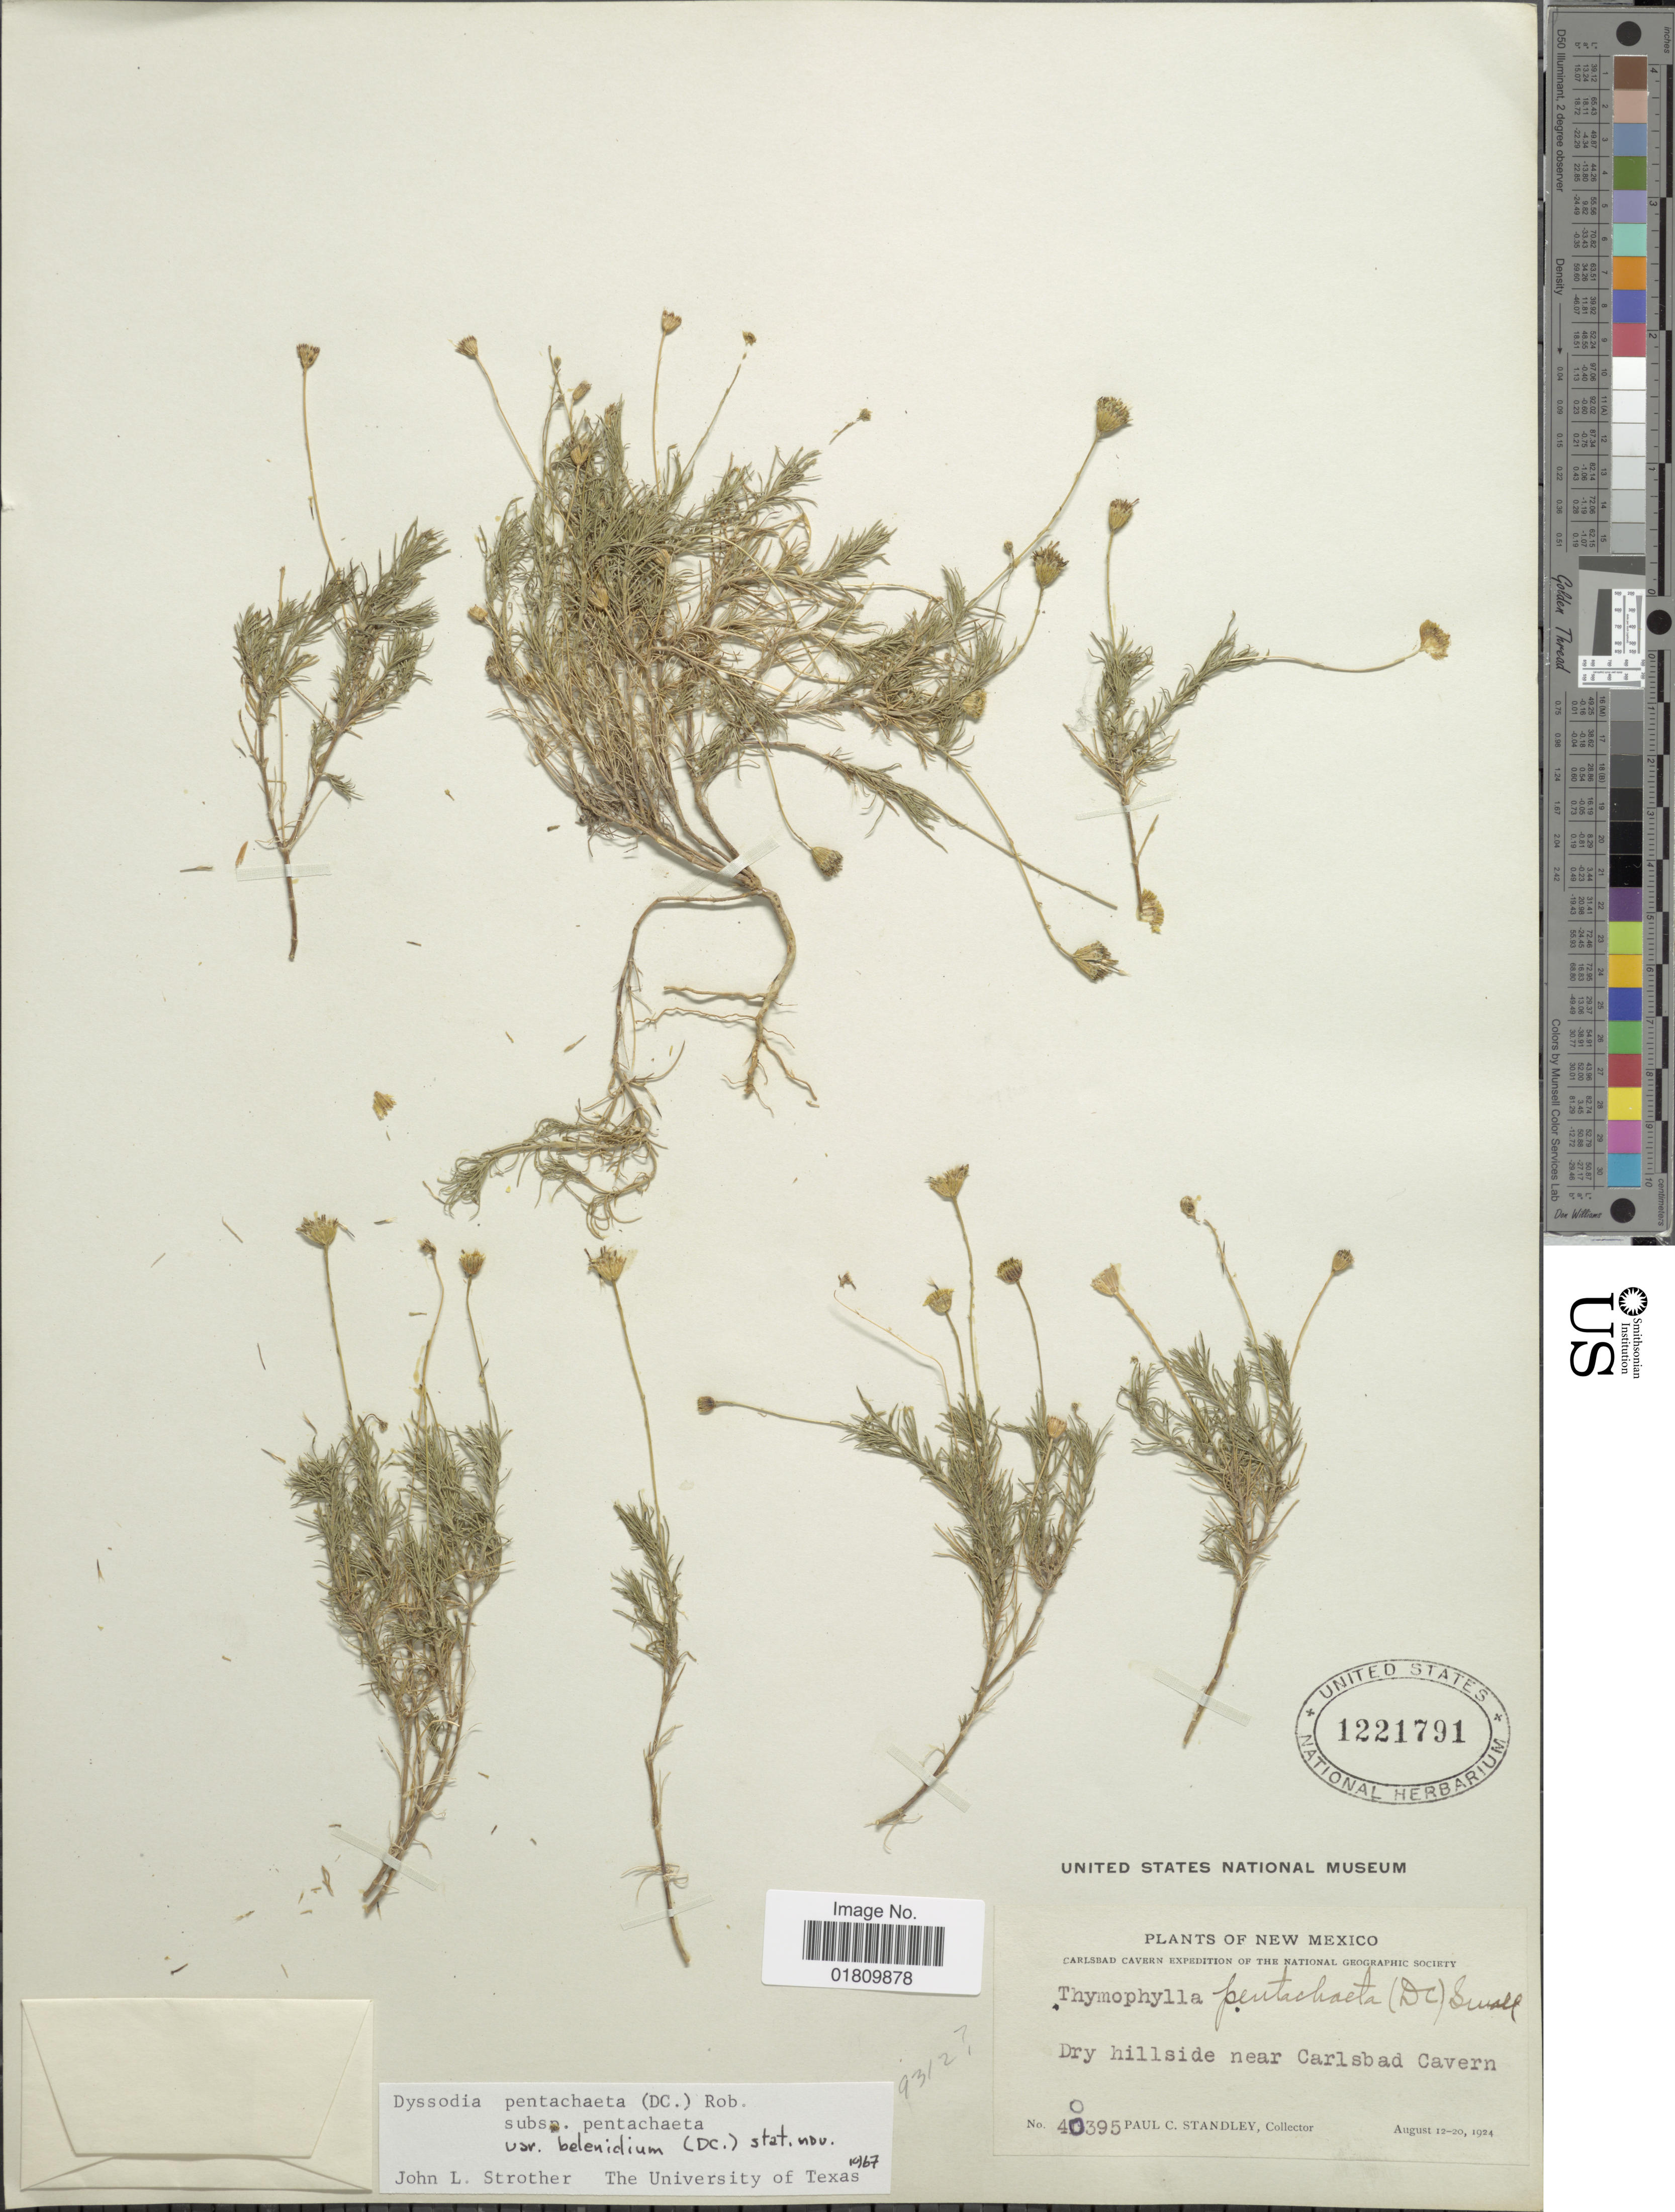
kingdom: Plantae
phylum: Tracheophyta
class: Magnoliopsida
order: Asterales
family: Asteraceae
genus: Thymophylla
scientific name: Thymophylla pentachaeta var. belenidium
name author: (DC.) Strother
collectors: P. C. Standley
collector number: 40395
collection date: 1924-08-12/1924-08-20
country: United States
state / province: New Mexico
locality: Carlsbad Cavern, dry hillside near Carlsbad Cavern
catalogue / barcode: US 1221791